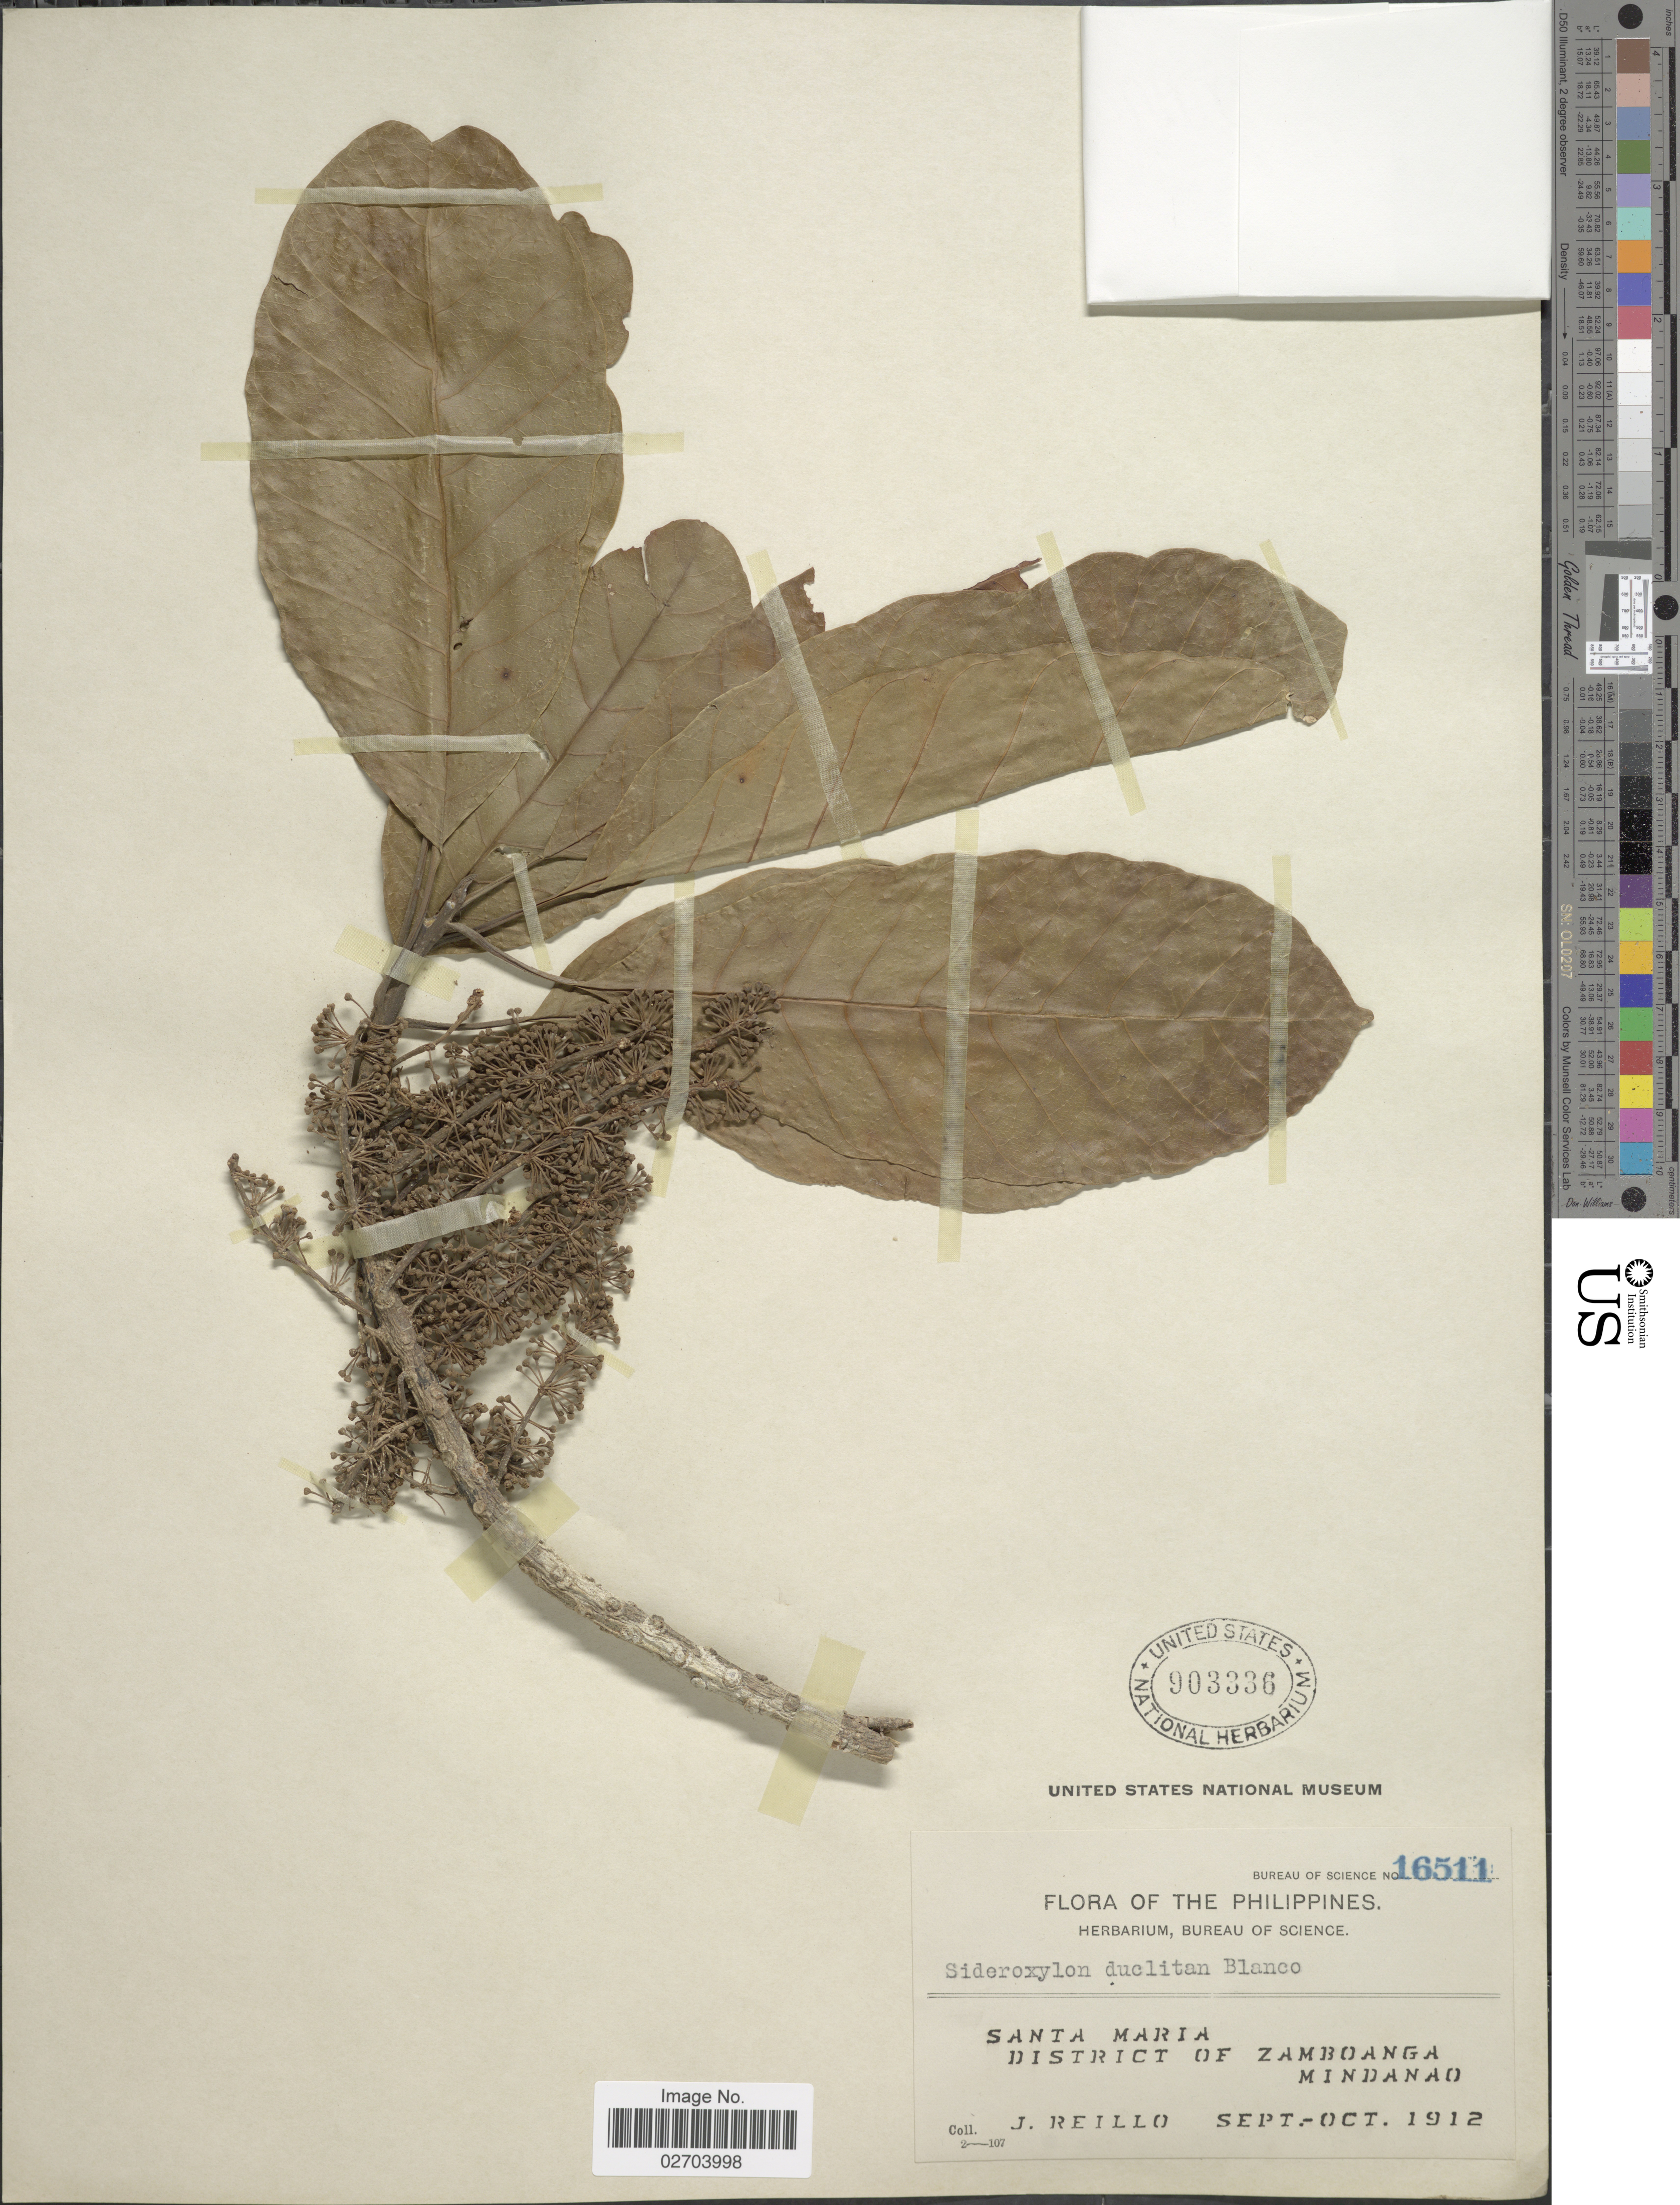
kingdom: Plantae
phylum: Tracheophyta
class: Magnoliopsida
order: Ericales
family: Sapotaceae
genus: Sideroxylon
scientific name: Sideroxylon duclitan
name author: Blanco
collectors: J. Reillo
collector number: Bureau of Science 16511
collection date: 1912-09/1912-10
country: Philippines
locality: Santa Maria, District of Zamboanga, Mindanao.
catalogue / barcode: US 903336